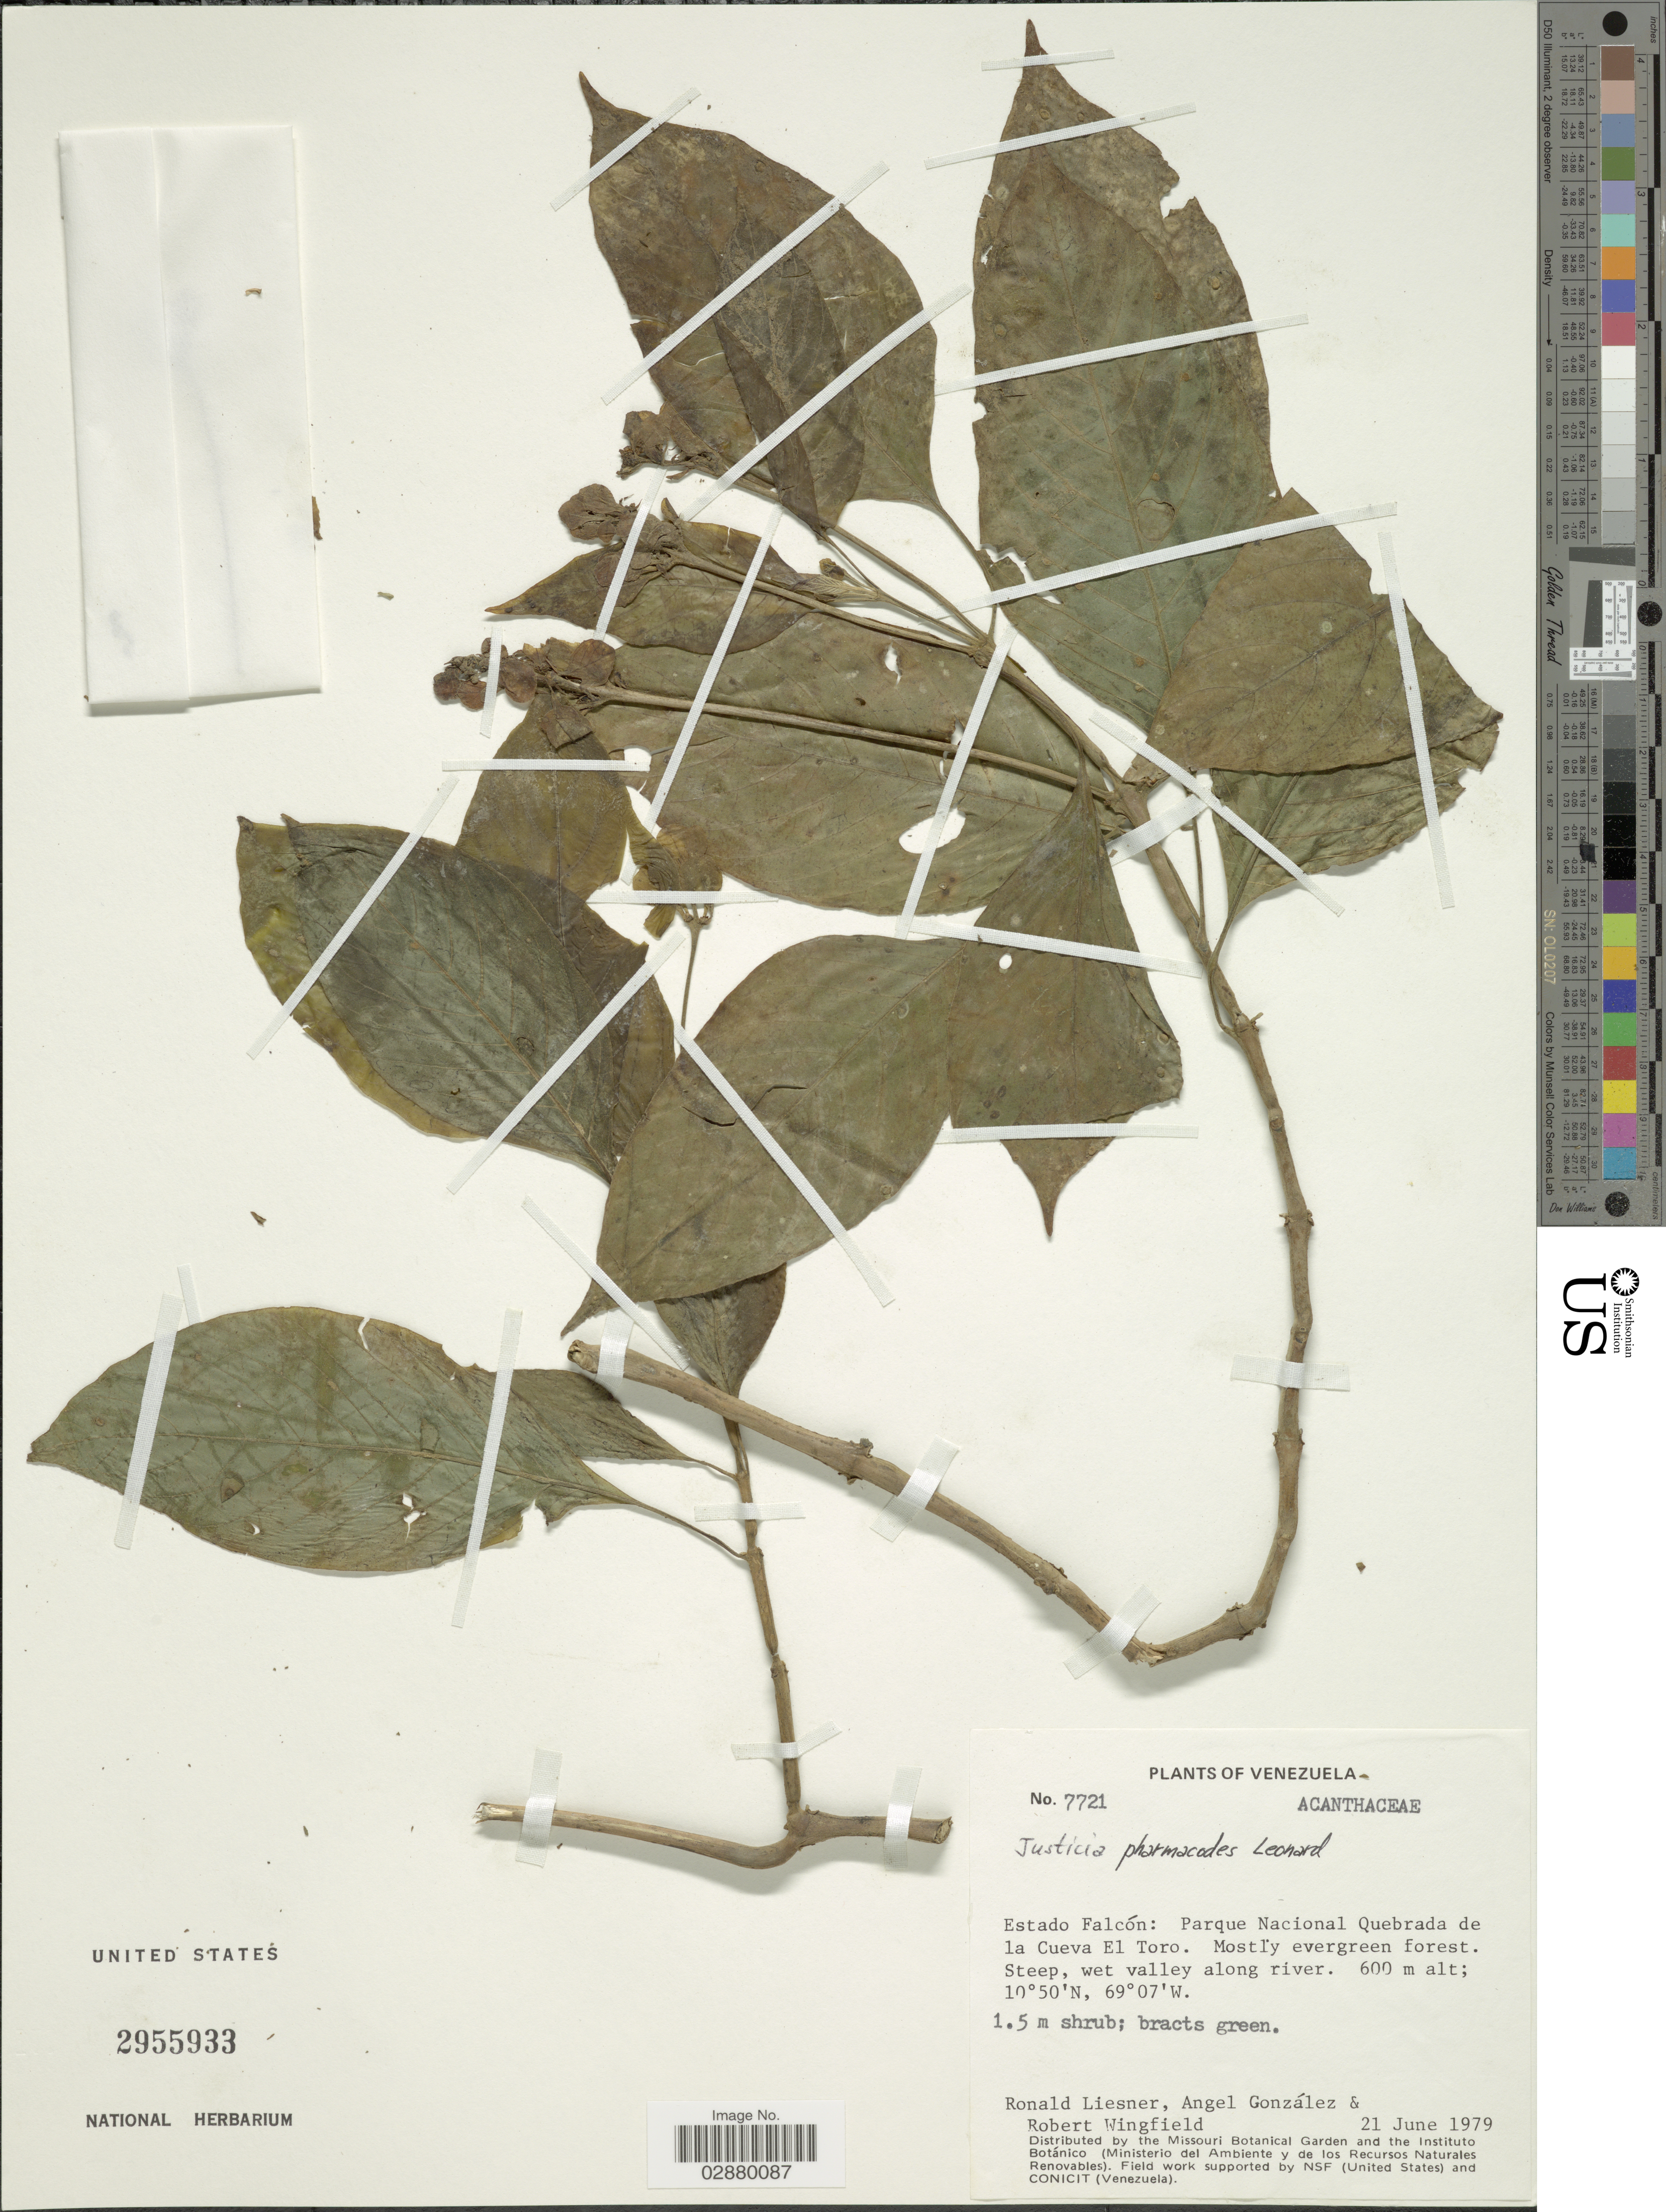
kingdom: Plantae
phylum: Tracheophyta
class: Magnoliopsida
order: Lamiales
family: Acanthaceae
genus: Justicia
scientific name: Justicia pharmacodes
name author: Leonard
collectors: R. L. Liesner, A. C. González & R. C. Wingfield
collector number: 7721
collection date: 1979-06-21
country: Venezuela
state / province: Falcón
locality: Parque Nacional Quebrada de la Cueva El Toro.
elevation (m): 600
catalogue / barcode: US 2955933